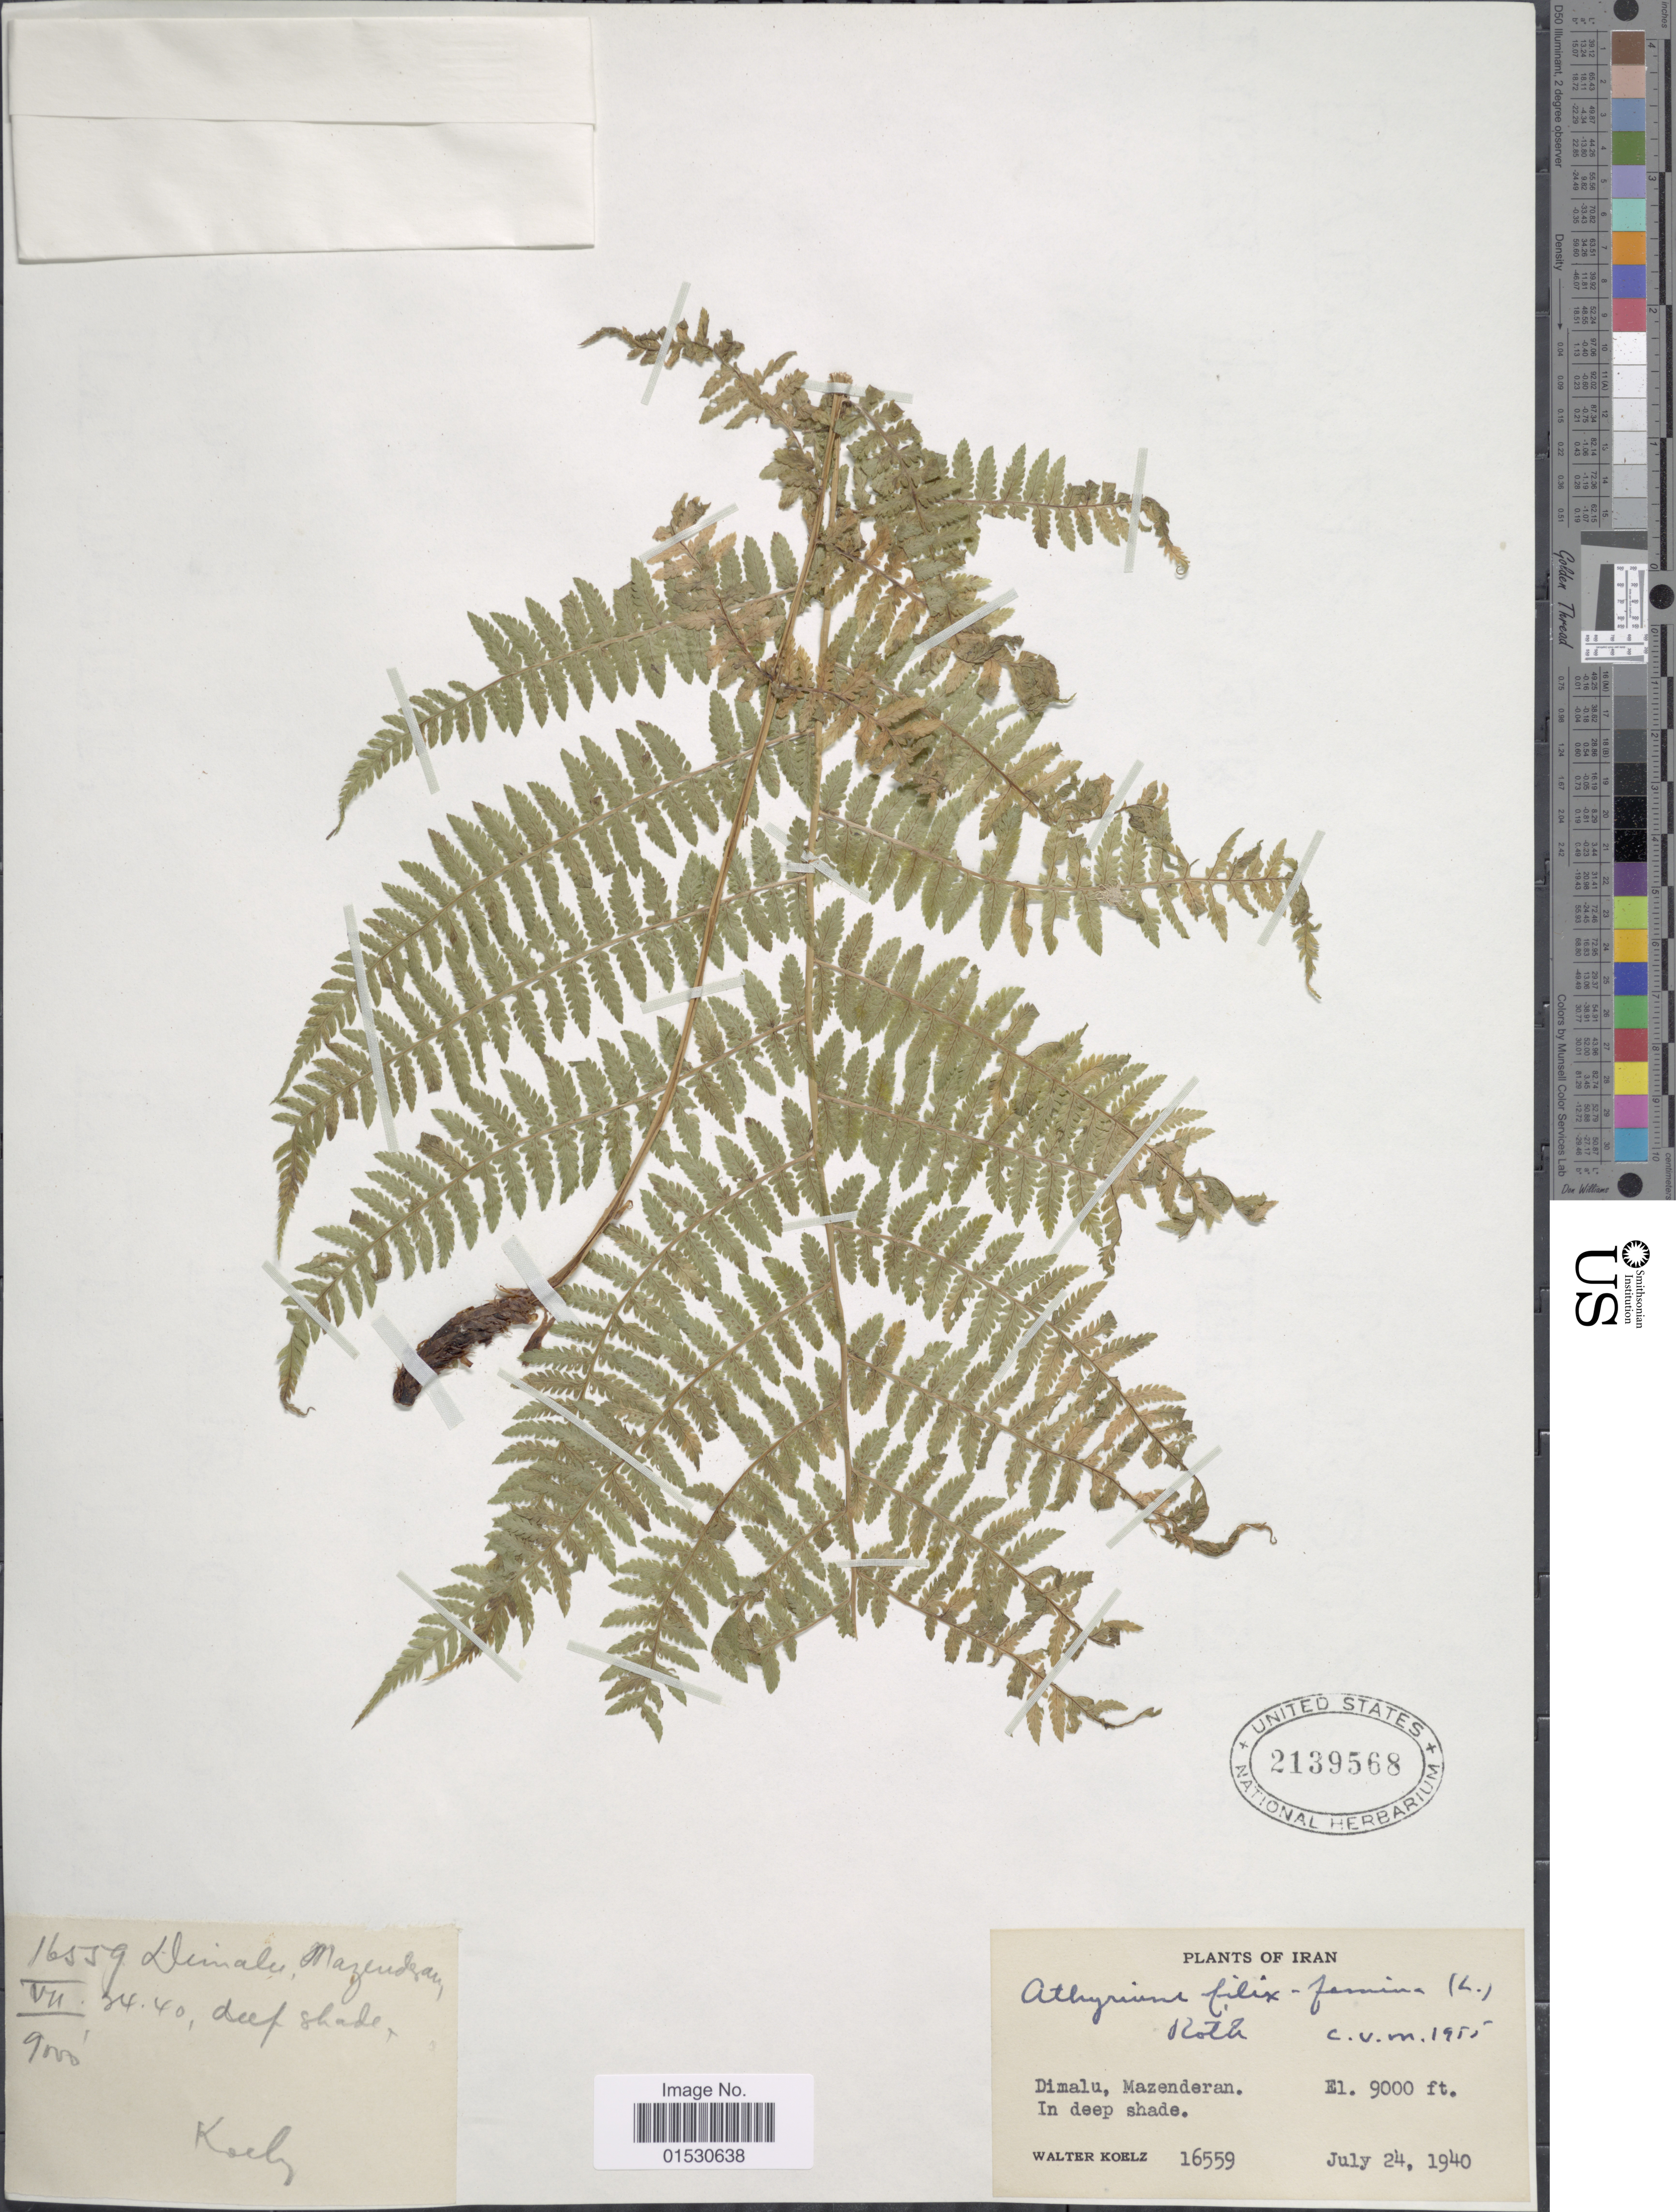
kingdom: Plantae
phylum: Tracheophyta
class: Polypodiopsida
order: Polypodiales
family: Athyriaceae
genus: Athyrium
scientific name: Athyrium filix-femina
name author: (L.) Roth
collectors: W. N. Koelz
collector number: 16559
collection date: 1940-07-24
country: Iran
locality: Dimali, Mazenderan, in deep shade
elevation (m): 2743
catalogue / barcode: US 2139568